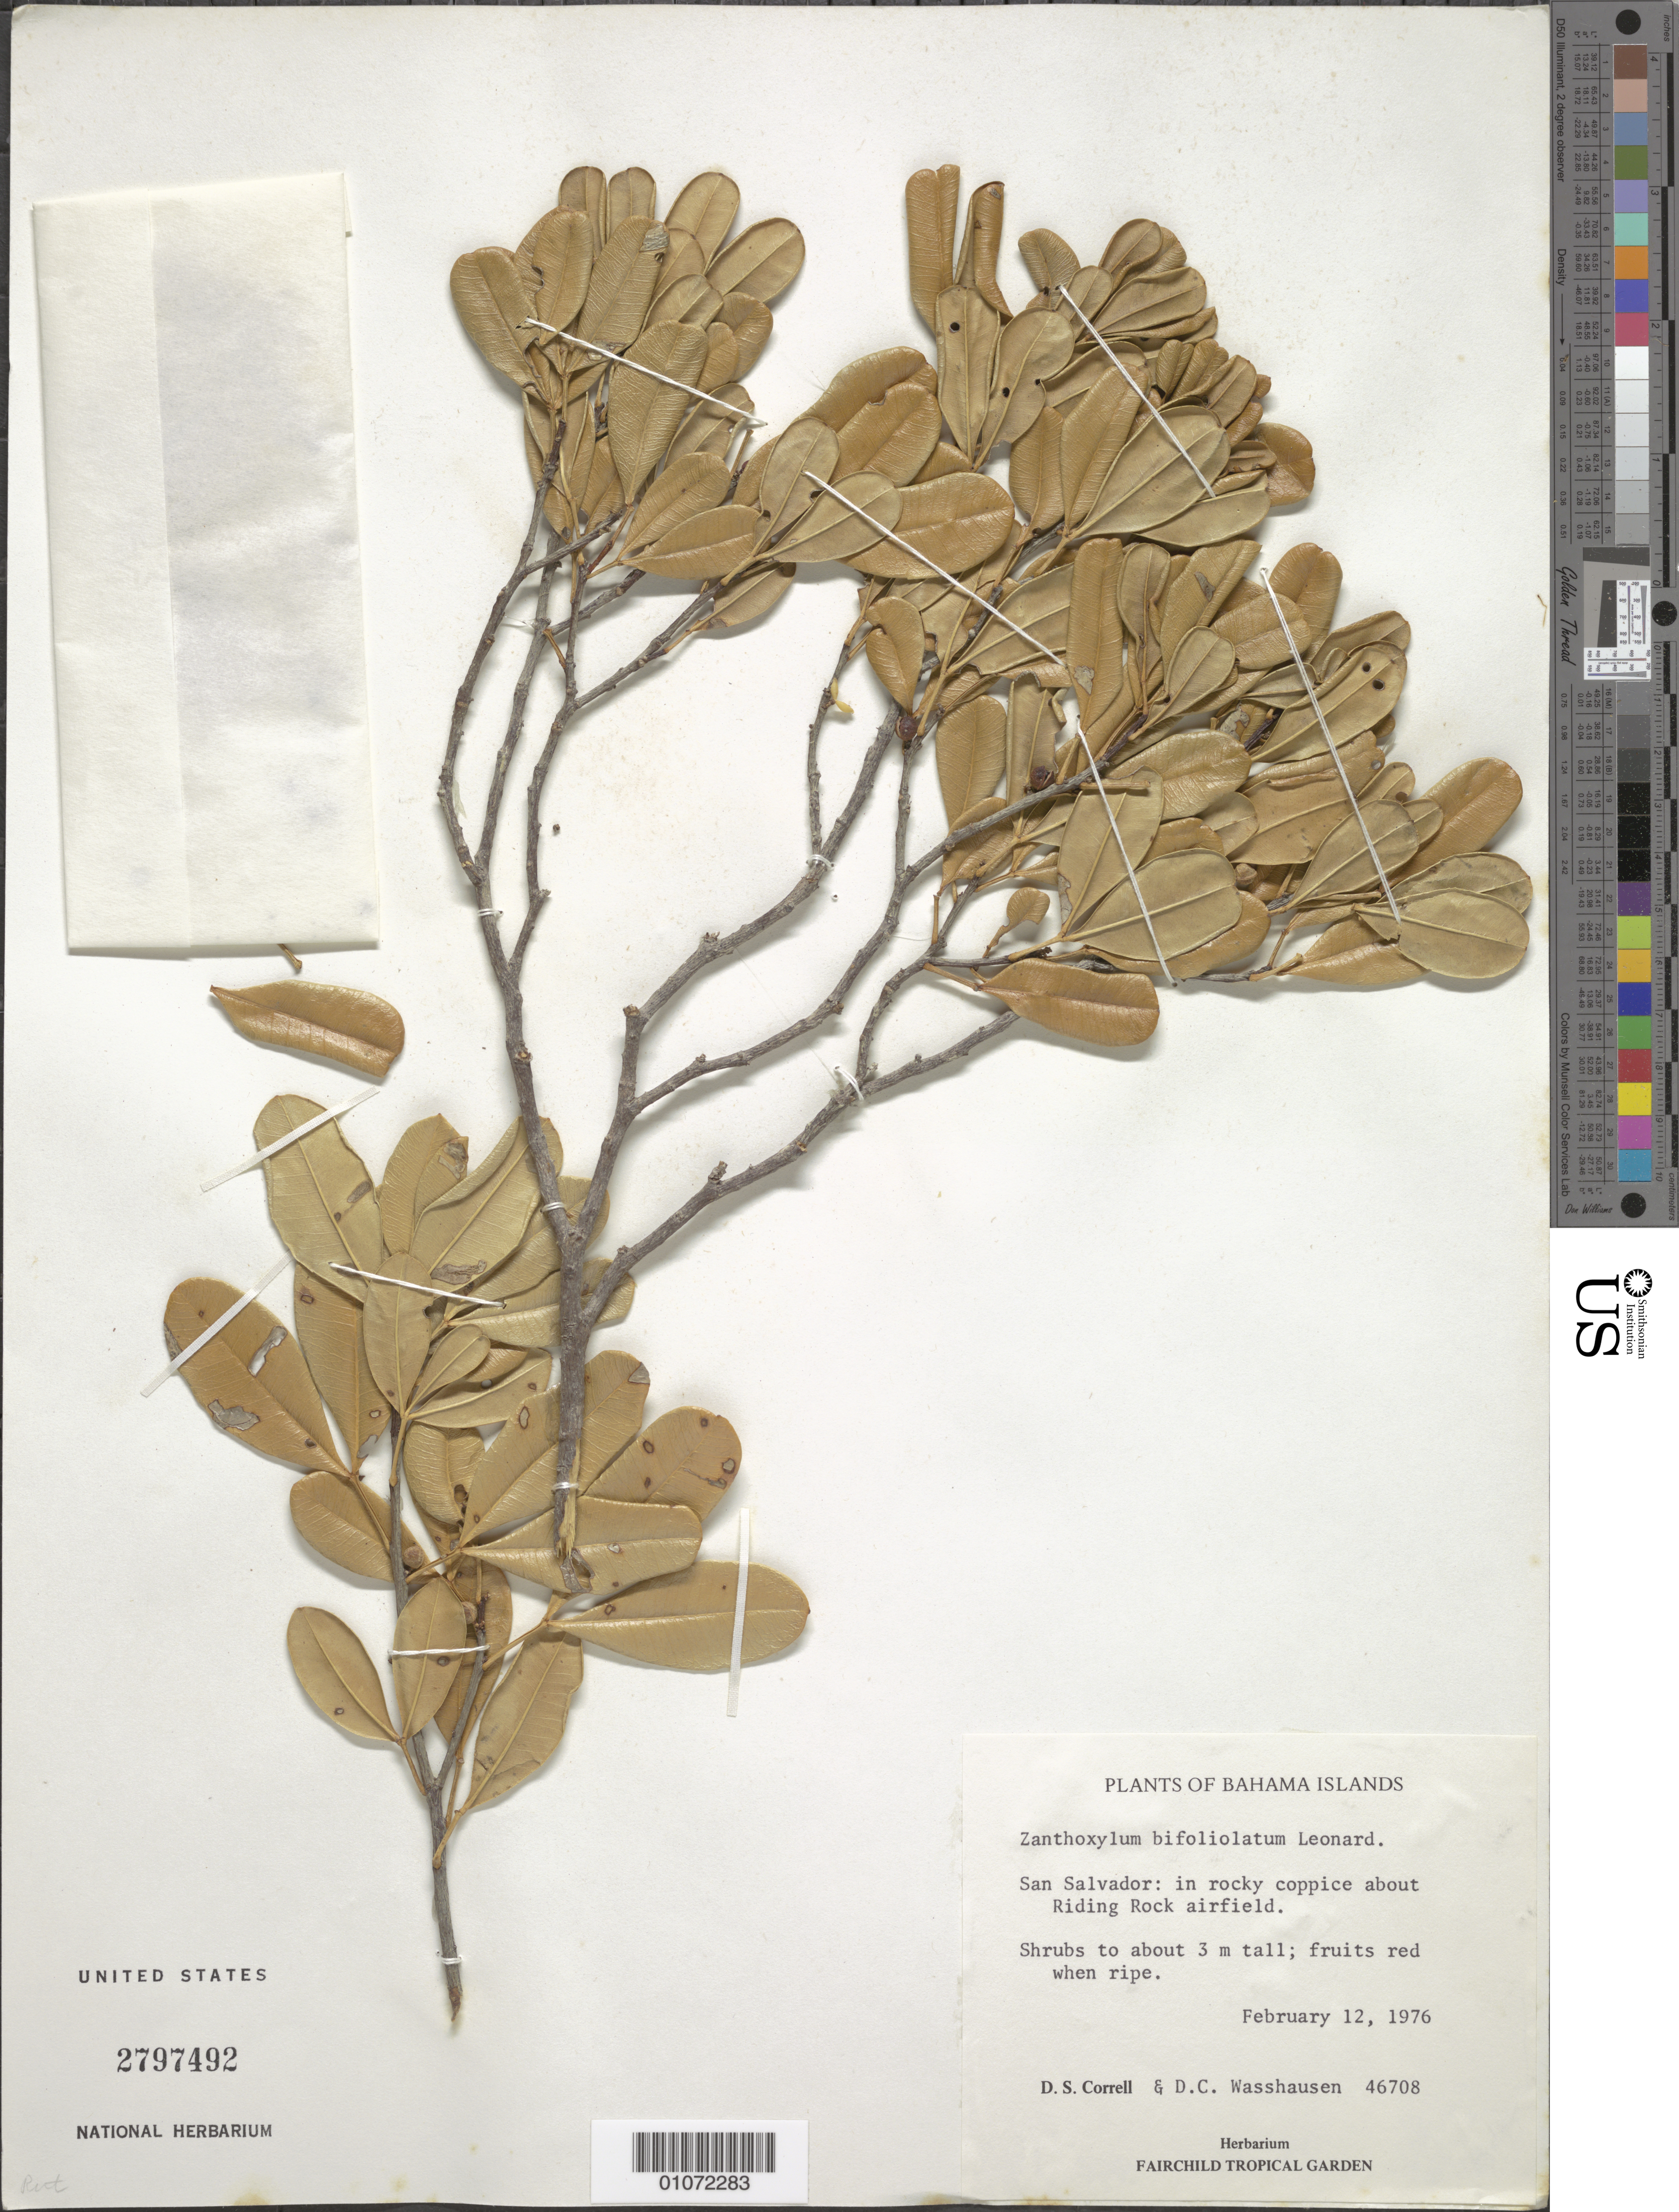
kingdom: Plantae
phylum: Tracheophyta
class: Magnoliopsida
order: Sapindales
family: Rutaceae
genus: Zanthoxylum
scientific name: Zanthoxylum rhodoxylon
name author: (Urb.) P. Wilson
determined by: Londoño-Echeverri, Y.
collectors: D. S. Correll & D. C. Wasshausen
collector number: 46708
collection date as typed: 12 Feb 1976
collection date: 1976-02-12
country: Bahamas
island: San Salvador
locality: San Salvador: in rocky coppice about Riding Rock airfield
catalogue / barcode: US 2797492